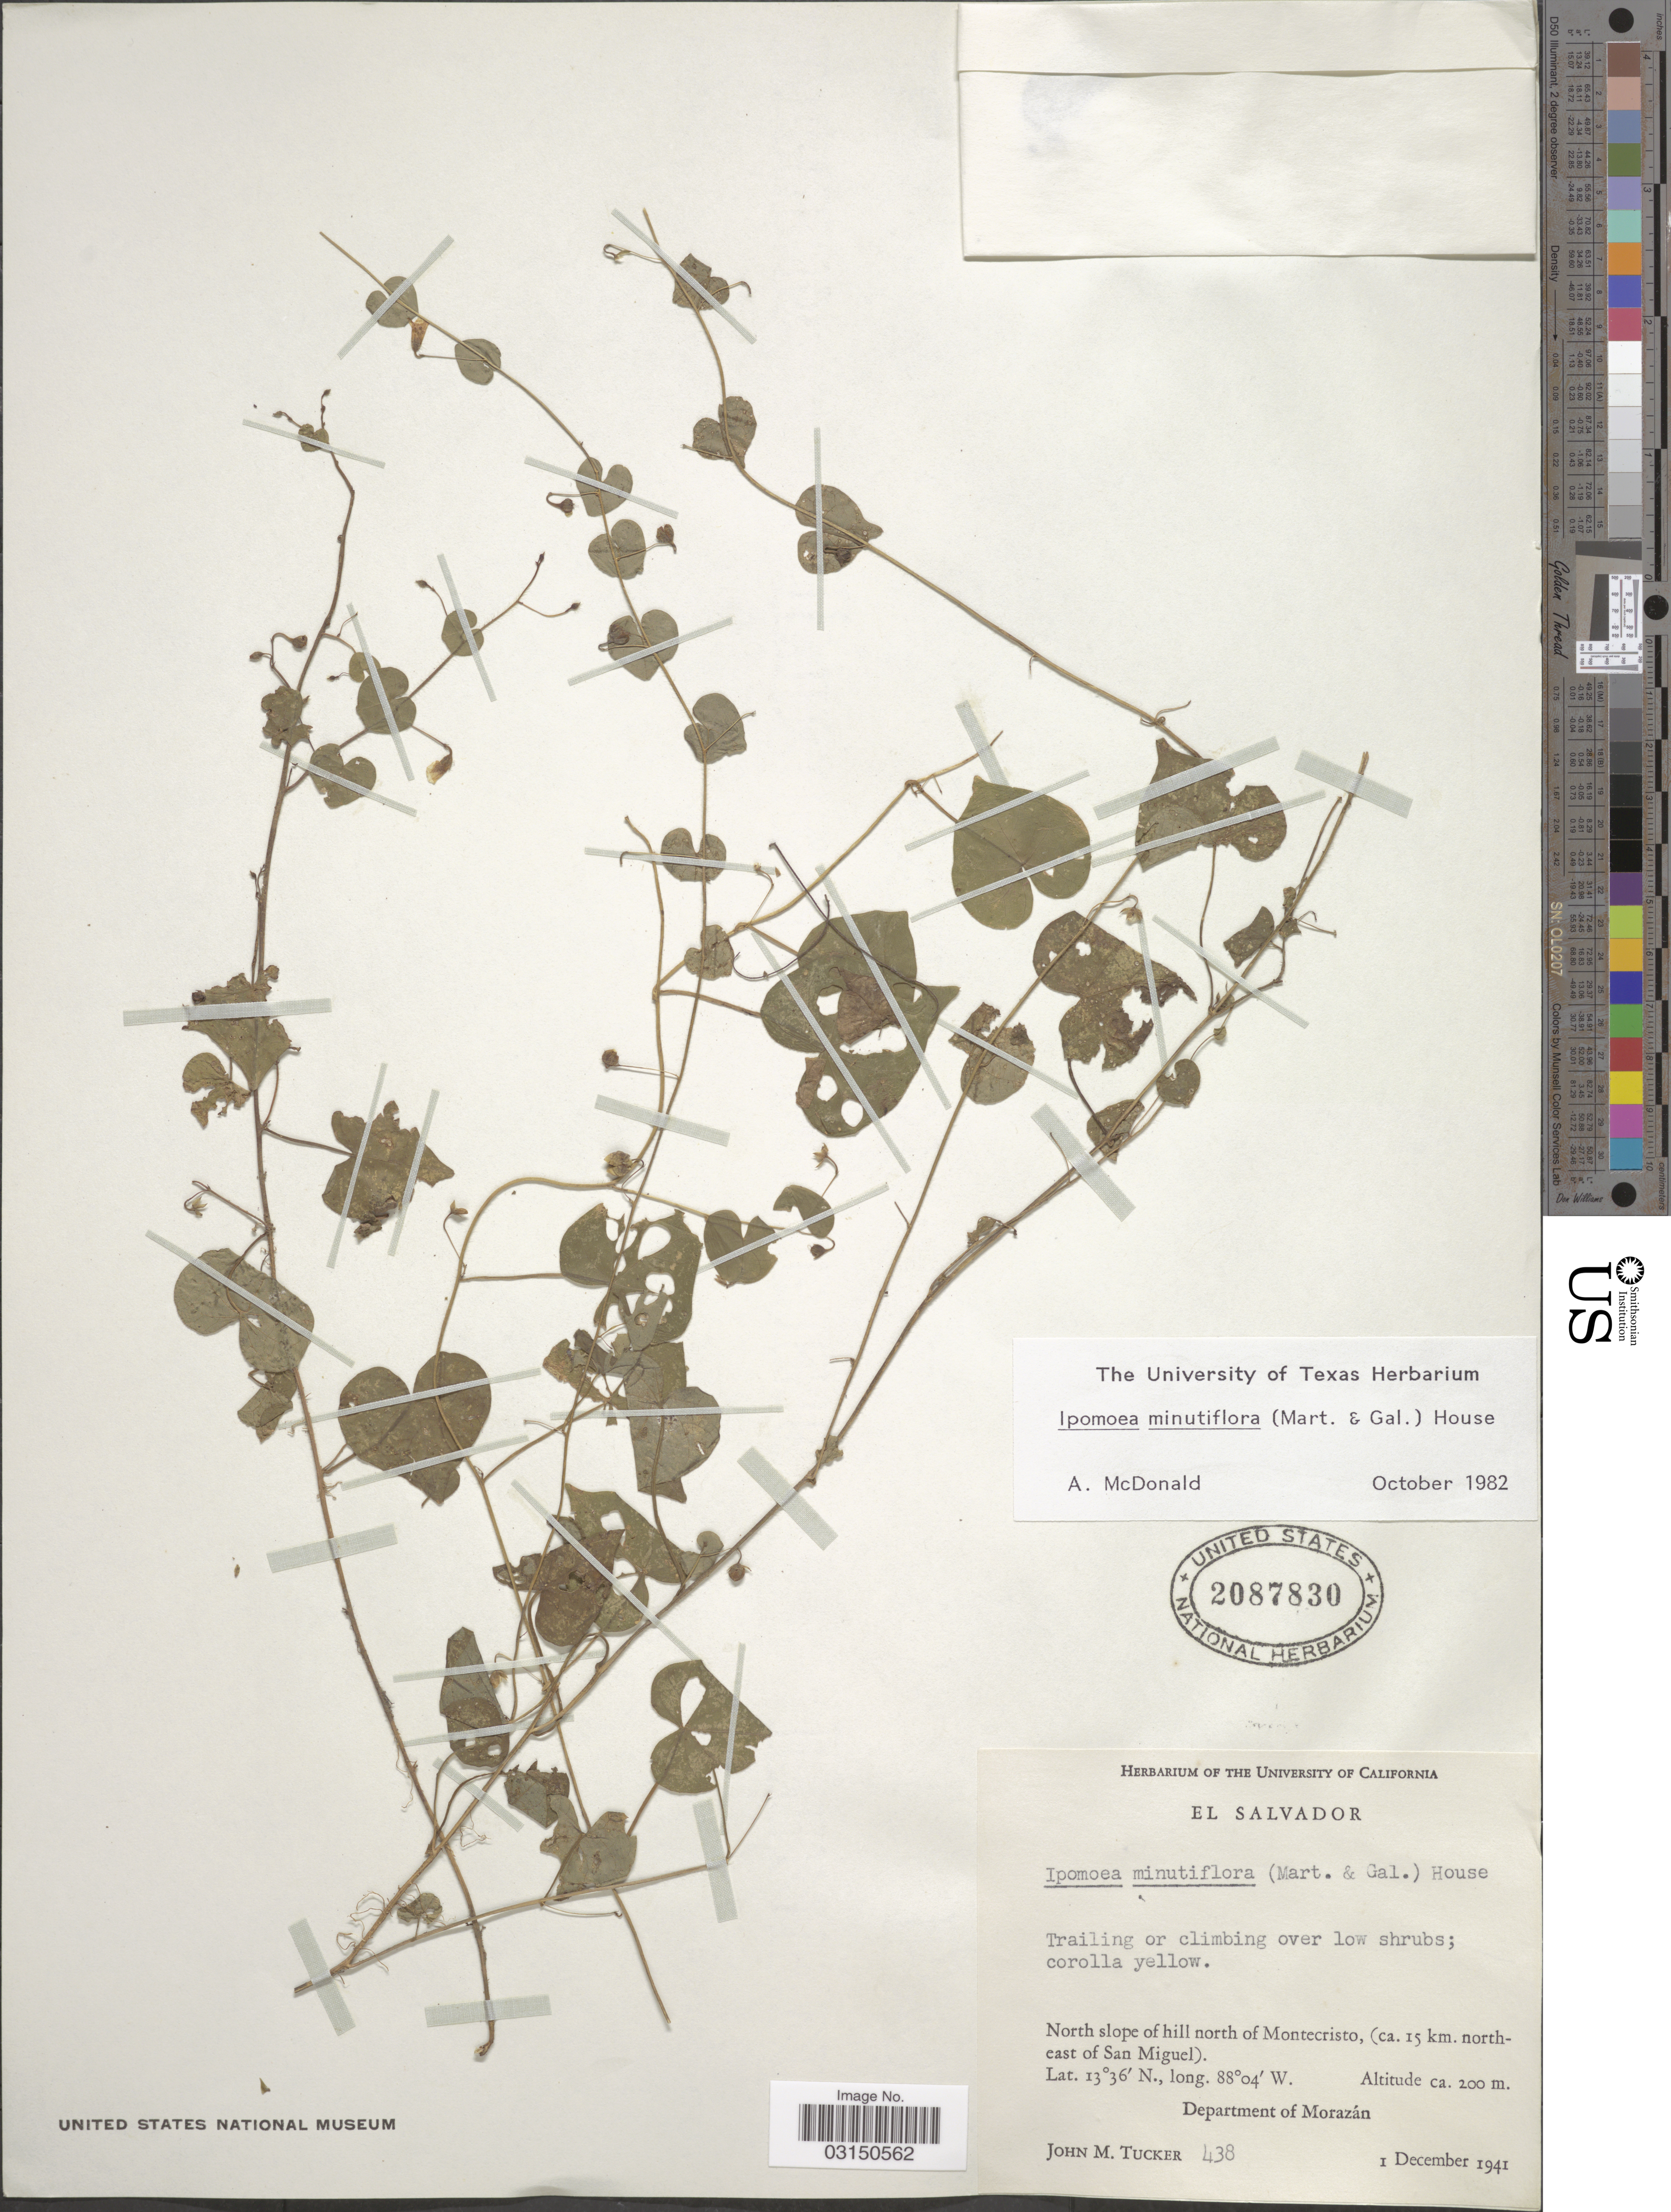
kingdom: Plantae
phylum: Tracheophyta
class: Magnoliopsida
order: Solanales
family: Convolvulaceae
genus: Ipomoea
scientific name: Ipomoea minutiflora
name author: (M. Martens) House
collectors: J. M. Tucker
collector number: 438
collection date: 1941-12-01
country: El Salvador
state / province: Morazan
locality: North slope of hill north of Montecristo, (ca. 15 km. northeast of San Miguel). Department of Morazán.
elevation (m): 200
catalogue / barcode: US 2087830